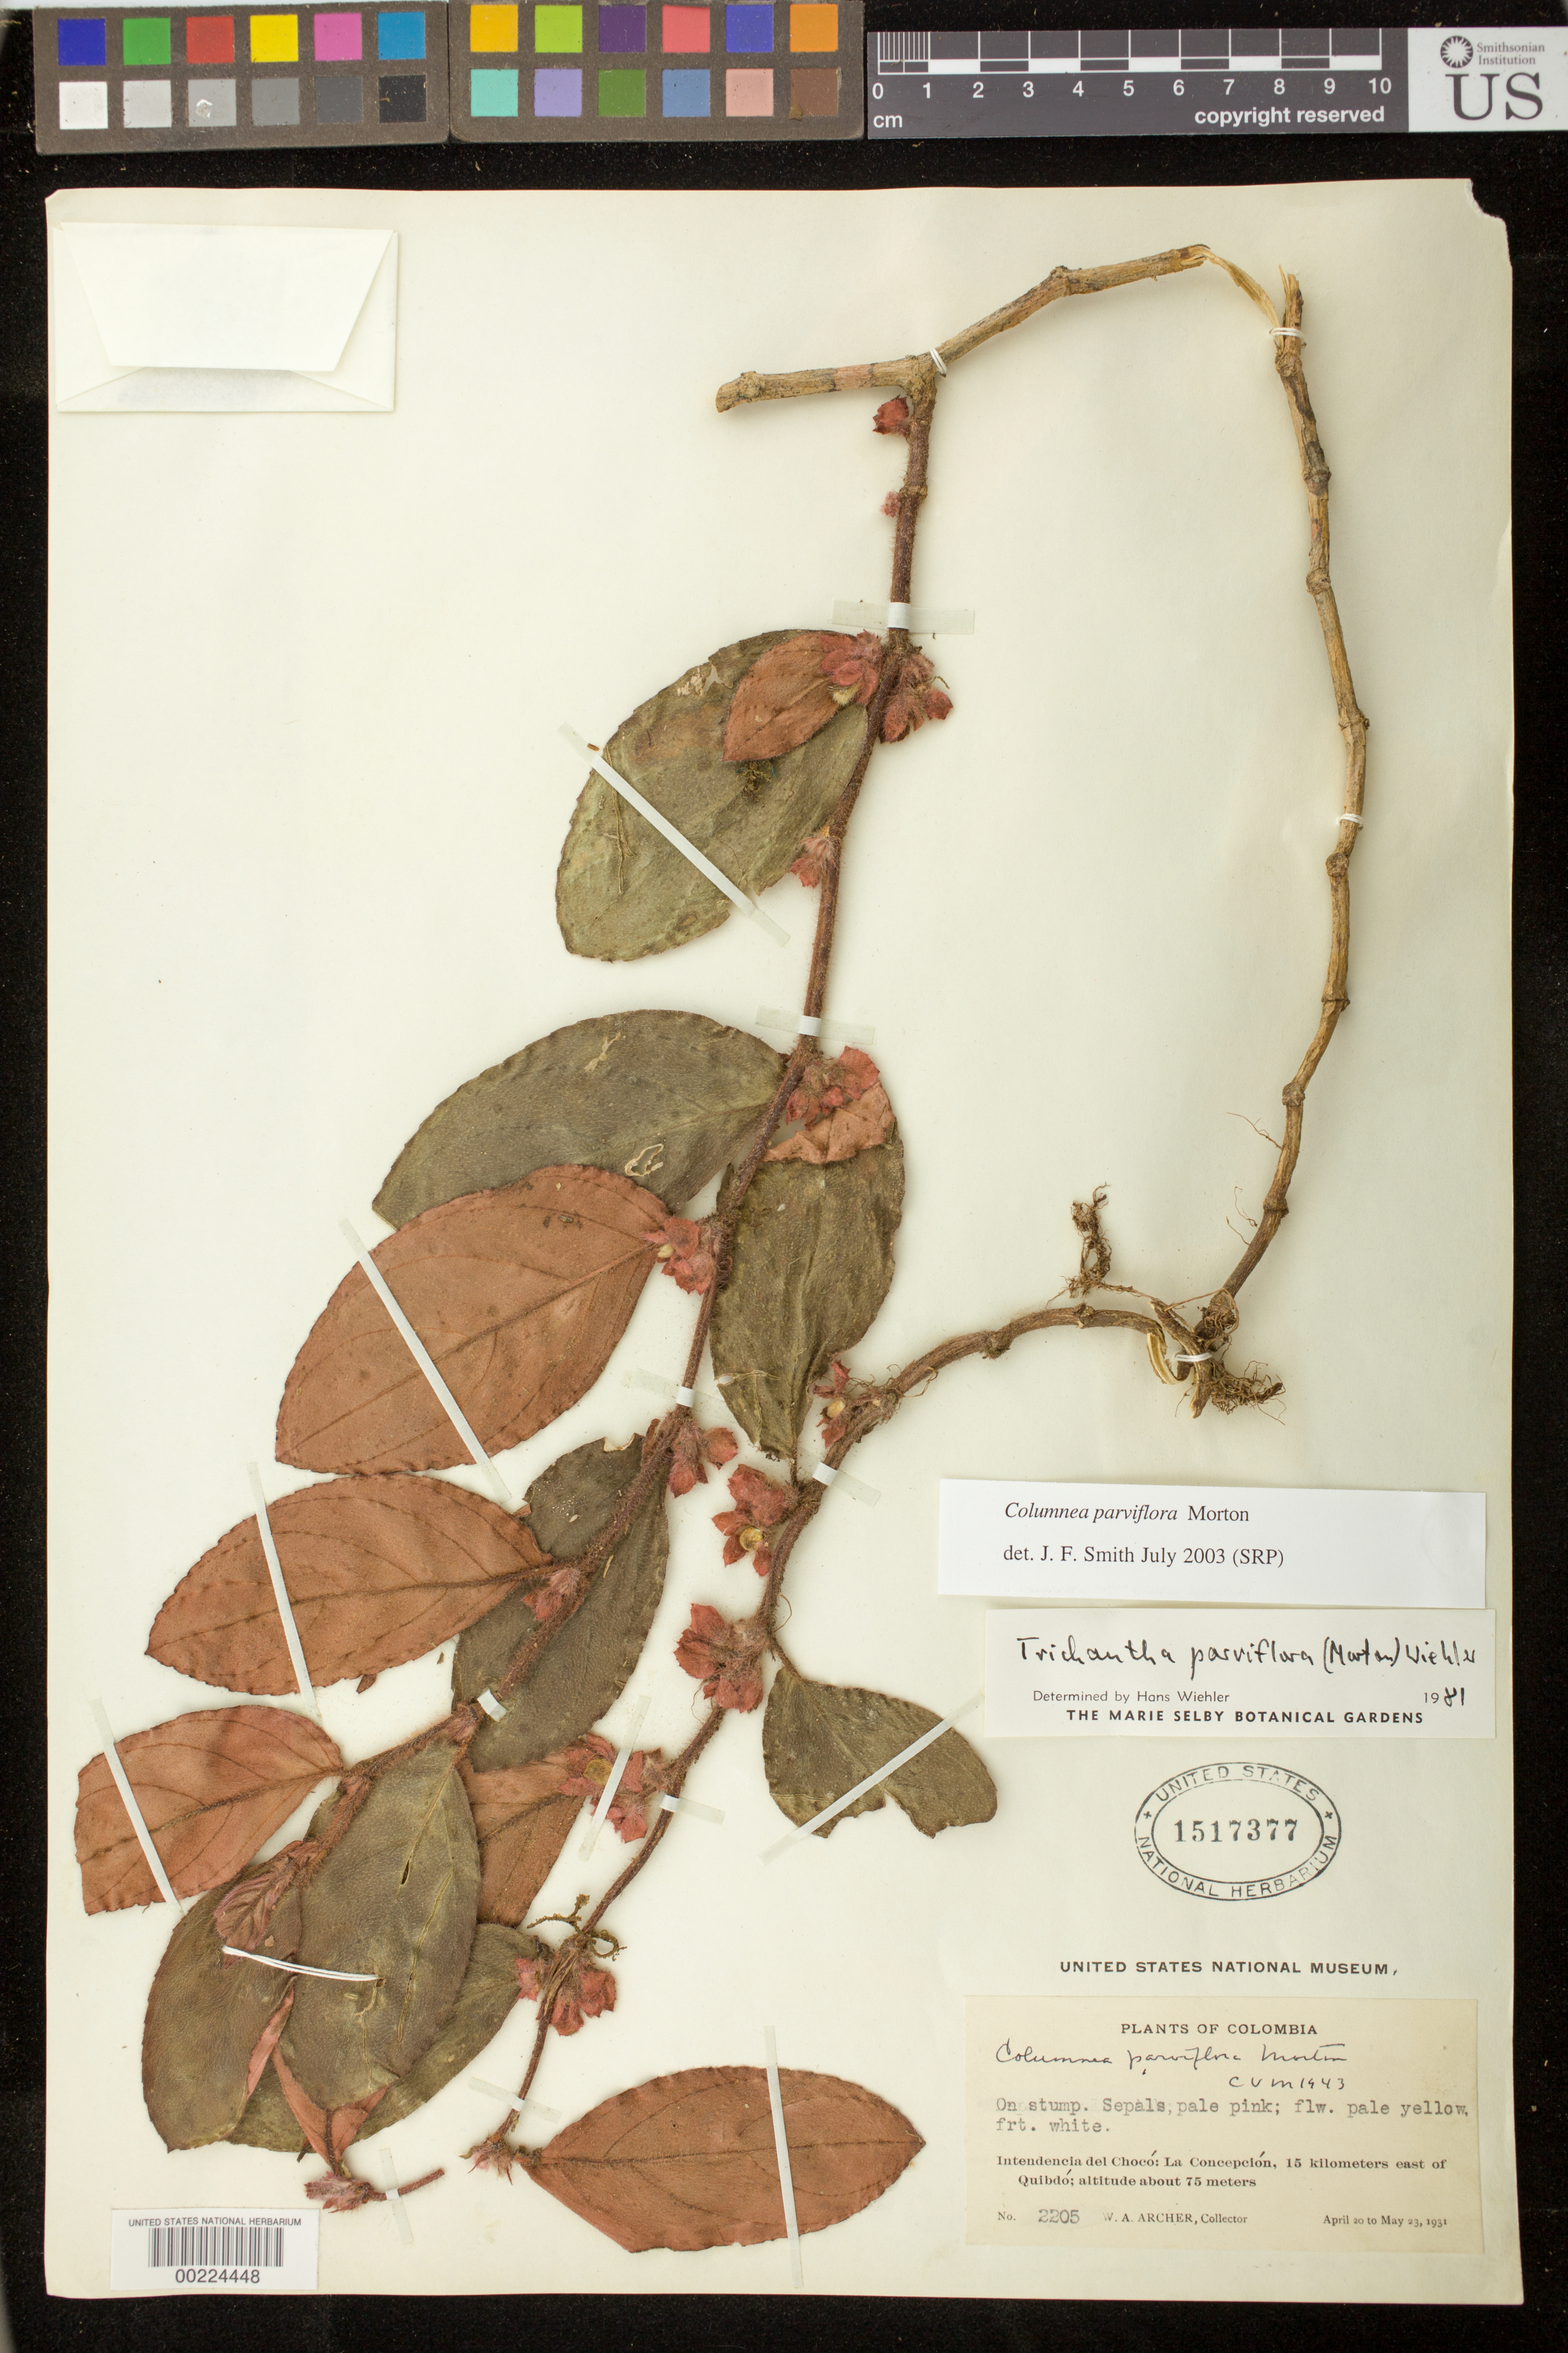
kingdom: Plantae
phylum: Tracheophyta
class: Magnoliopsida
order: Lamiales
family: Gesneriaceae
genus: Columnea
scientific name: Columnea herthae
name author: Mansf.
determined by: Clark, J. L.; Skog, Laurence E.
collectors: A. W. Archer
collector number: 2205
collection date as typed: Apr-May 1931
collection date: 1931-04/1931-05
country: Colombia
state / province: Chocó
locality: La Concepcion, 15 km E of Quibdo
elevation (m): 75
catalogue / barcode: US 1517377